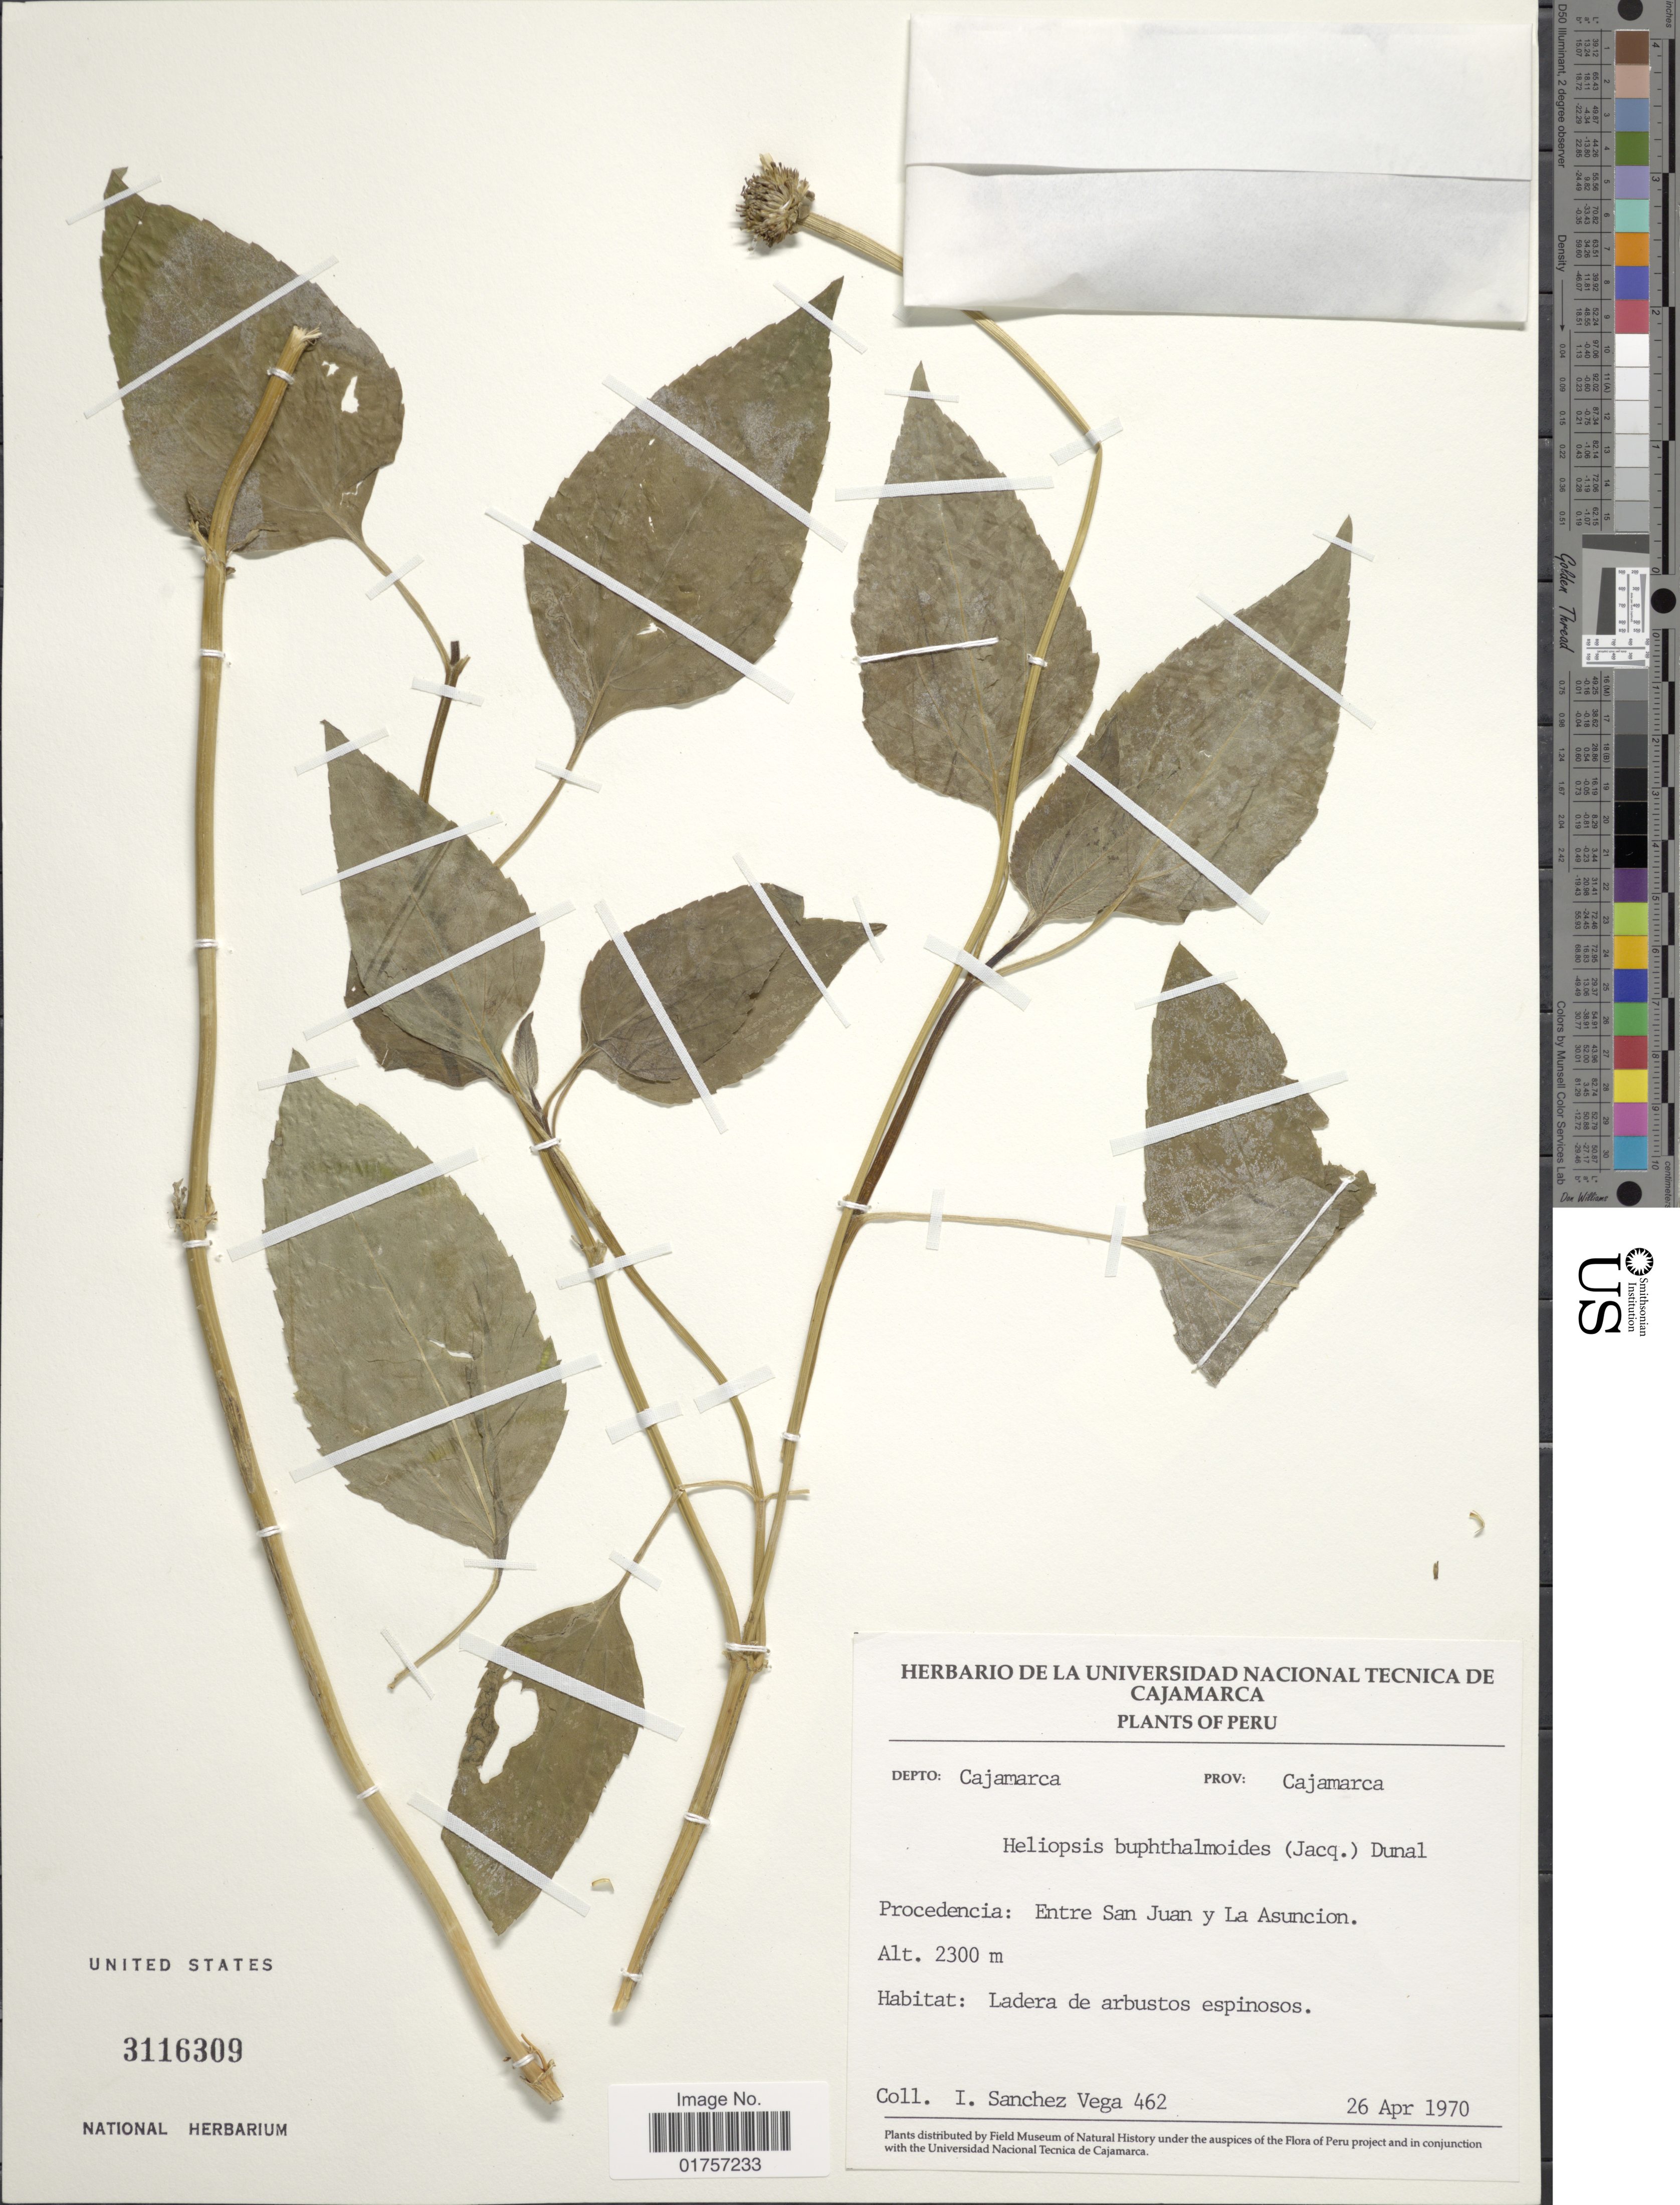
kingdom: Plantae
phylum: Tracheophyta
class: Magnoliopsida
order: Asterales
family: Asteraceae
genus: Heliopsis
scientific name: Heliopsis buphthalmoides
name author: (Jacq.) Dunal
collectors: I. Sánchez Vega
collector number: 462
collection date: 1970-04-26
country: Peru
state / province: Cajamarca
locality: Prov: Cajamarca. Procedencia: Entre San Juan y La Asuncion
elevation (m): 2300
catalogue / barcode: US 3116309